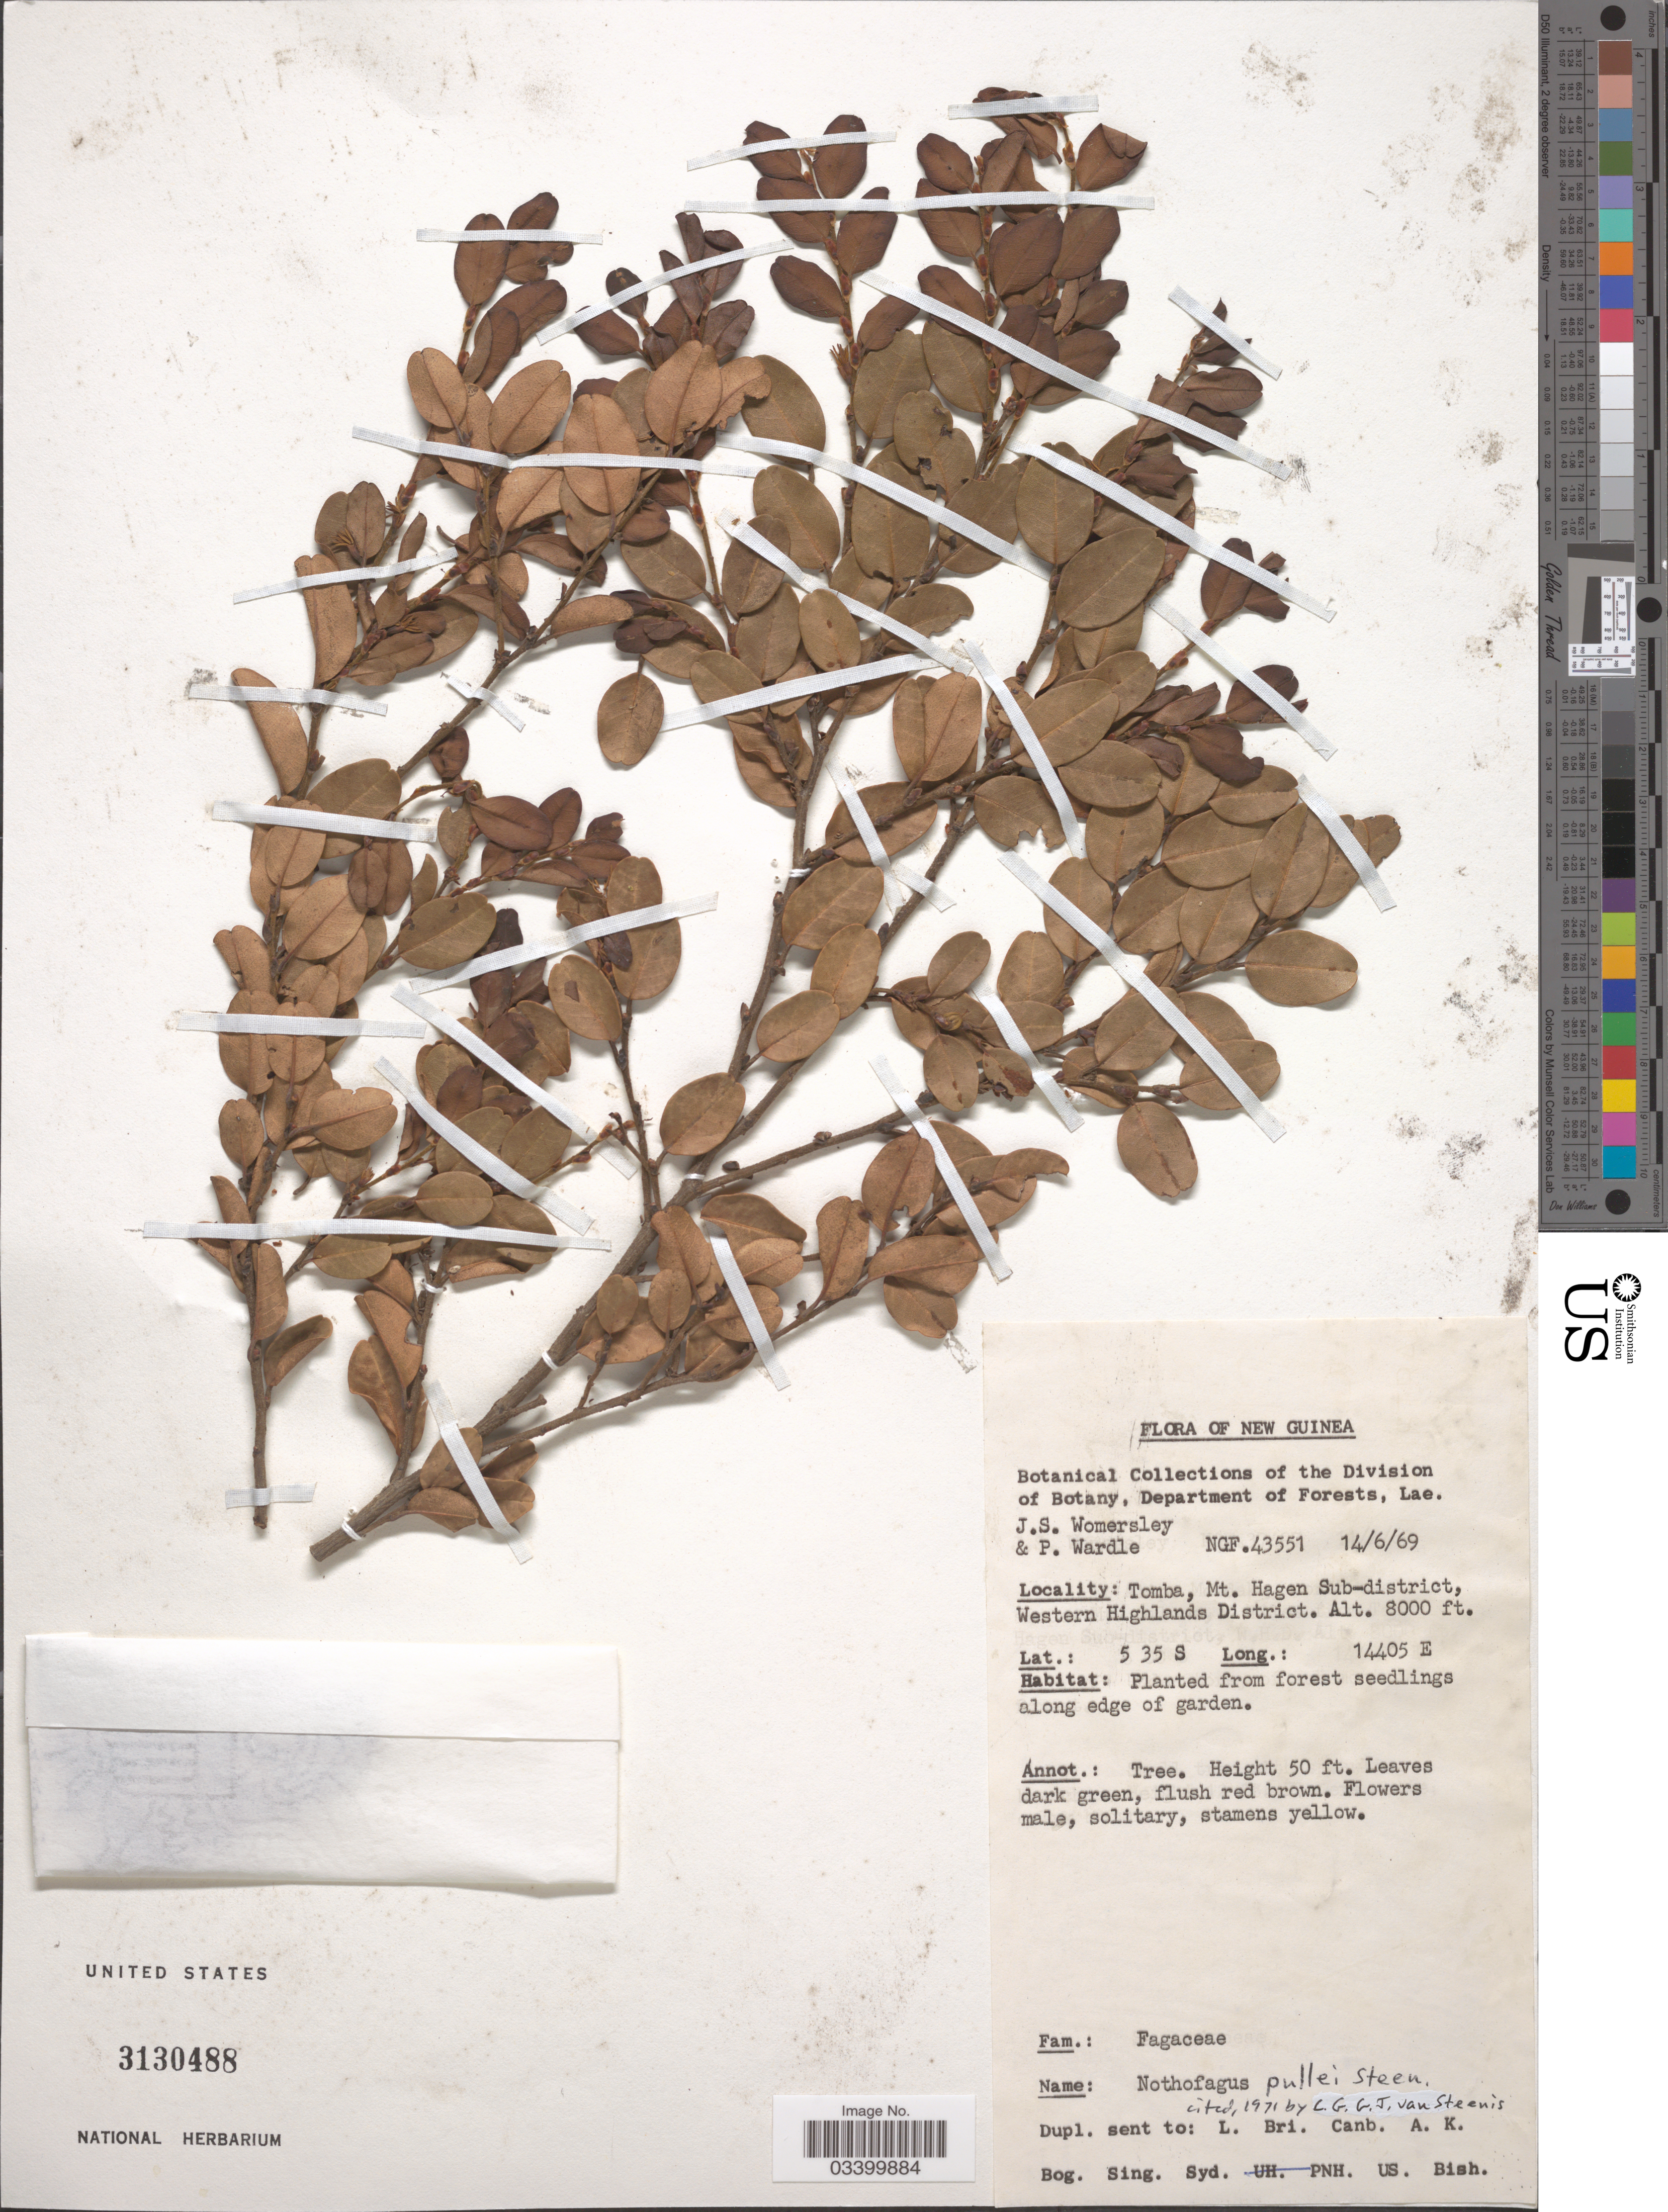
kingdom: Plantae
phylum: Tracheophyta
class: Magnoliopsida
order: Fagales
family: Nothofagaceae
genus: Nothofagus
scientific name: Nothofagus pullei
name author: Steenis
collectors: J. S. Womersley & P. Wardle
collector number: NGF43551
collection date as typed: Transcribed d/m/y: 14/6/69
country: Papua New Guinea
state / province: Western Highlands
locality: New Guinea. Tomba, Mt. Hagen Sub-district, Western Highlands District.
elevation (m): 2438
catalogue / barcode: US 3130488